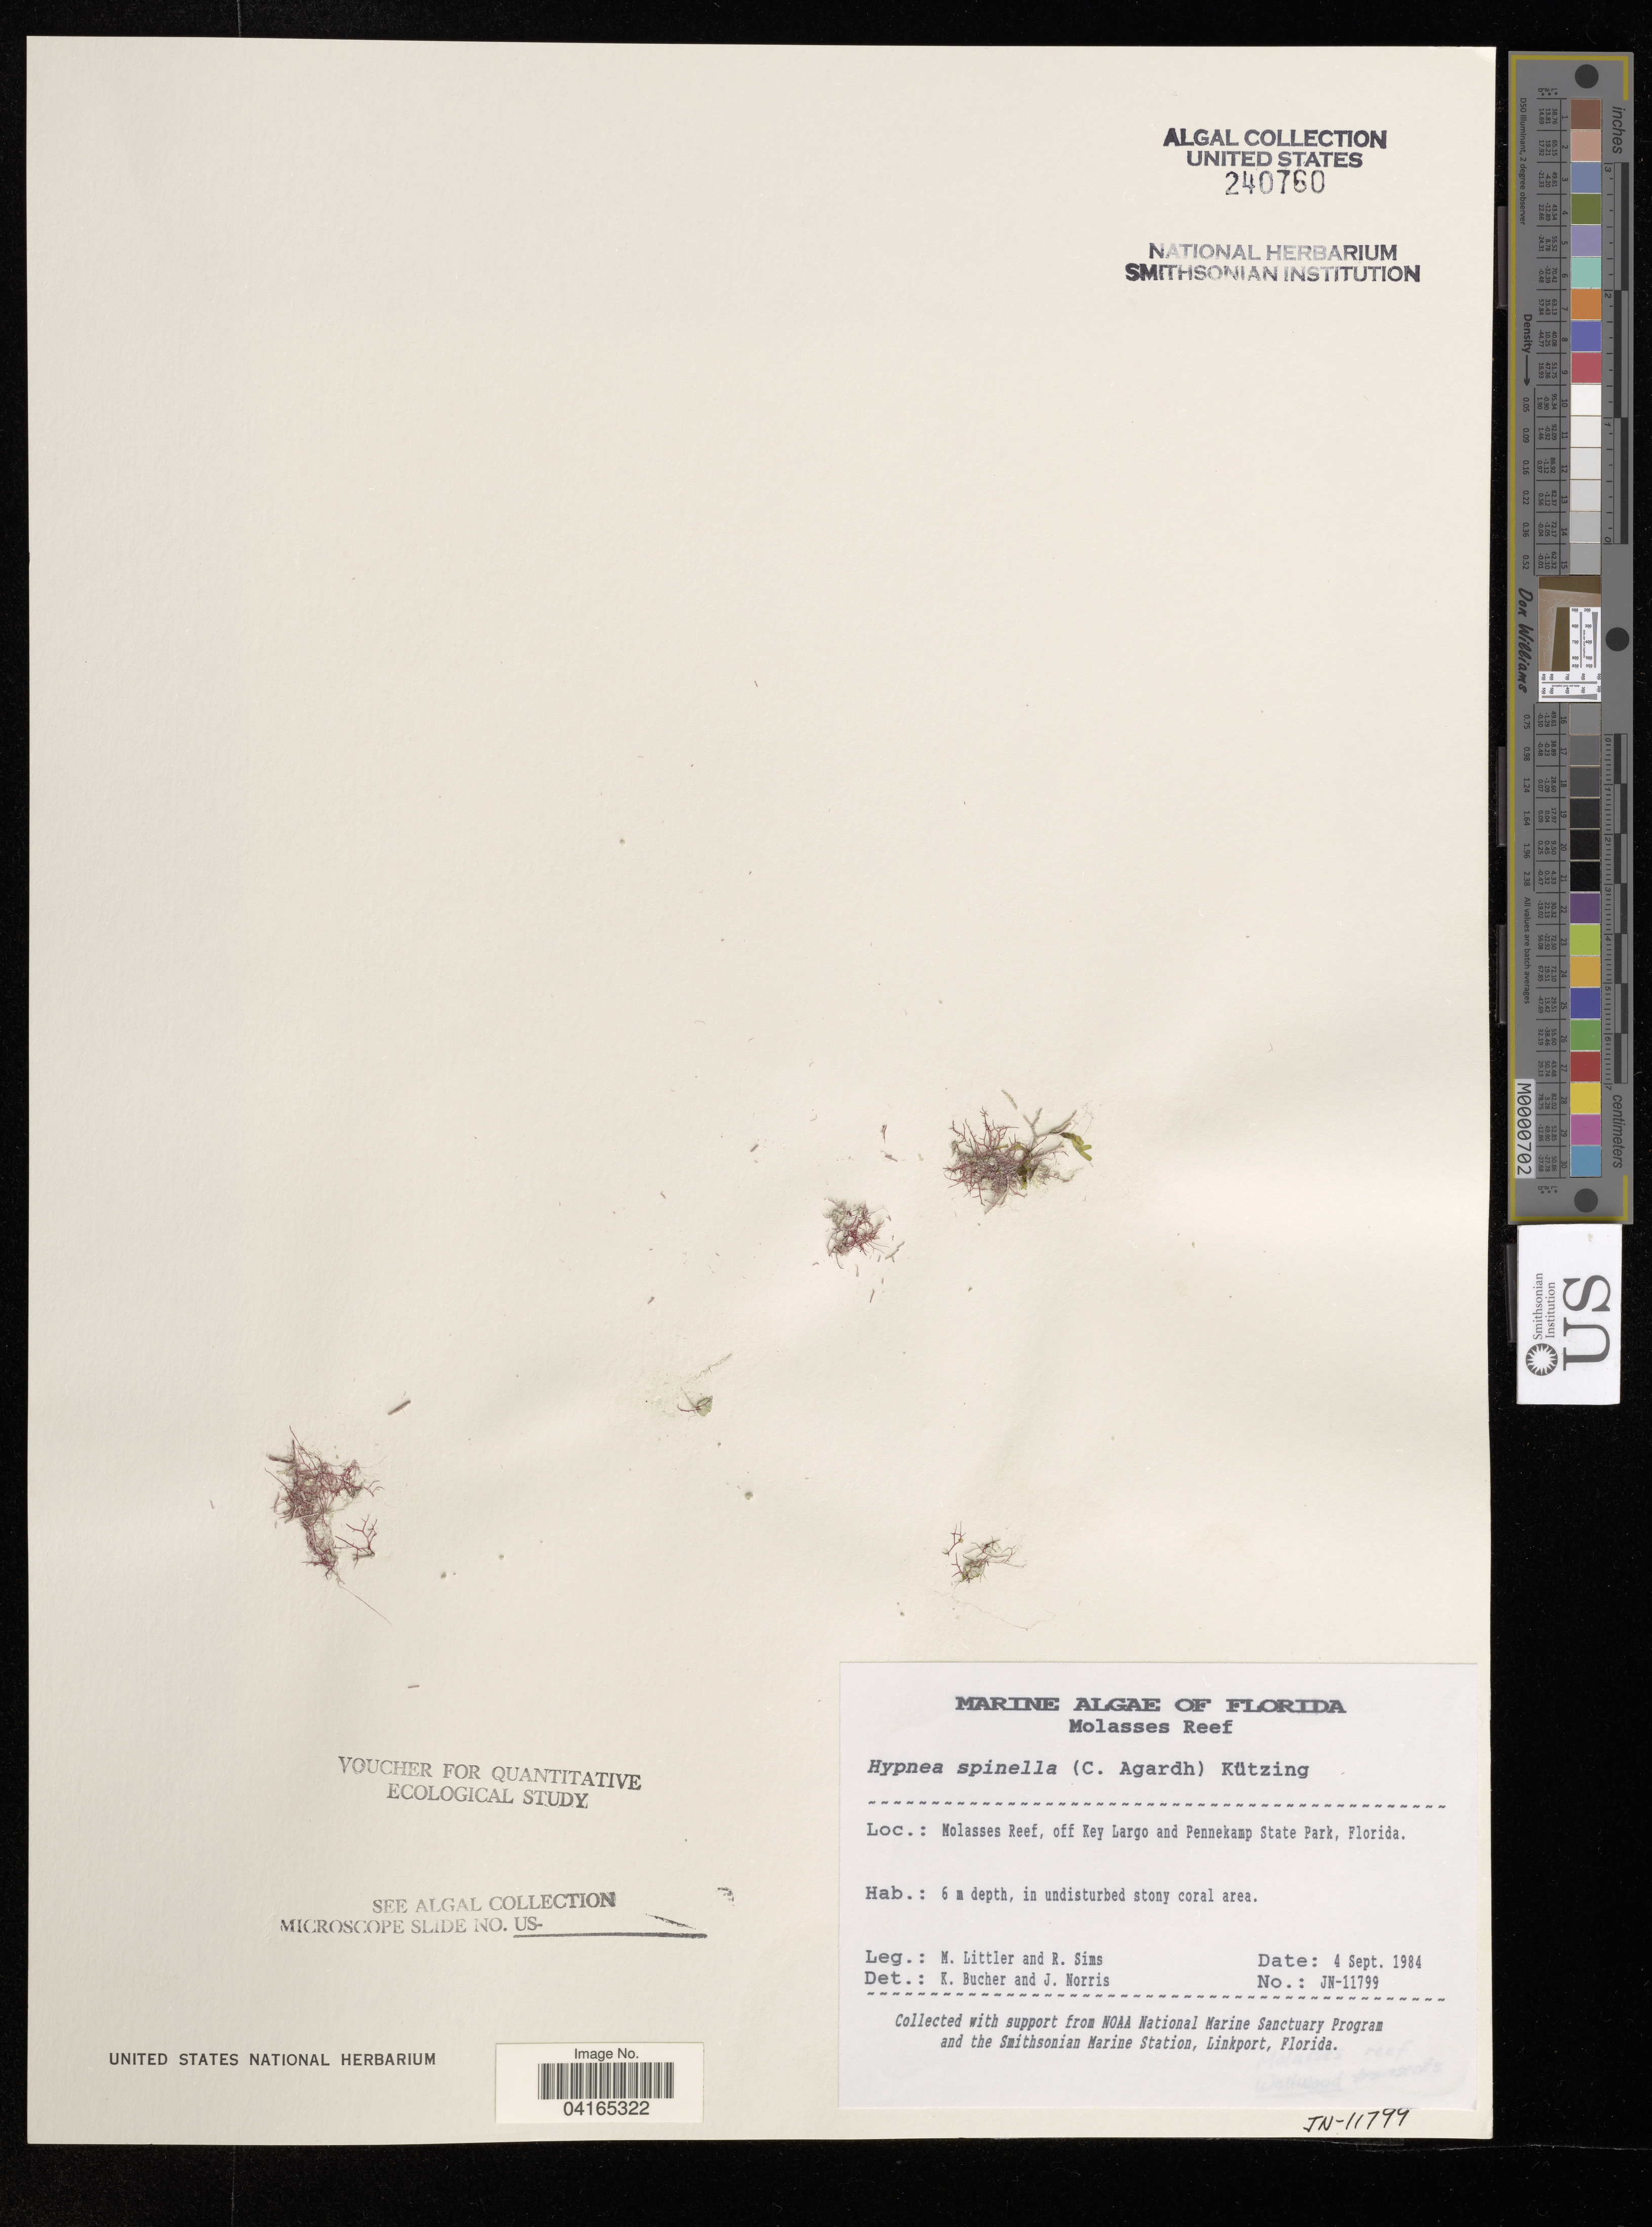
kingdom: Plantae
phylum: Rhodophyta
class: Florideophyceae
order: Gigartinales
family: Cystocloniaceae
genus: Hypnea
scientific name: Hypnea spinella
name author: (C. Agardh) Kütz.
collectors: M. Littler & R. Sims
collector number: JN-11799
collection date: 1984-09-04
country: United States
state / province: Florida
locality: Molasses Reef, off Key Largo and Pennekamp State Park.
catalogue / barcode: US 240760